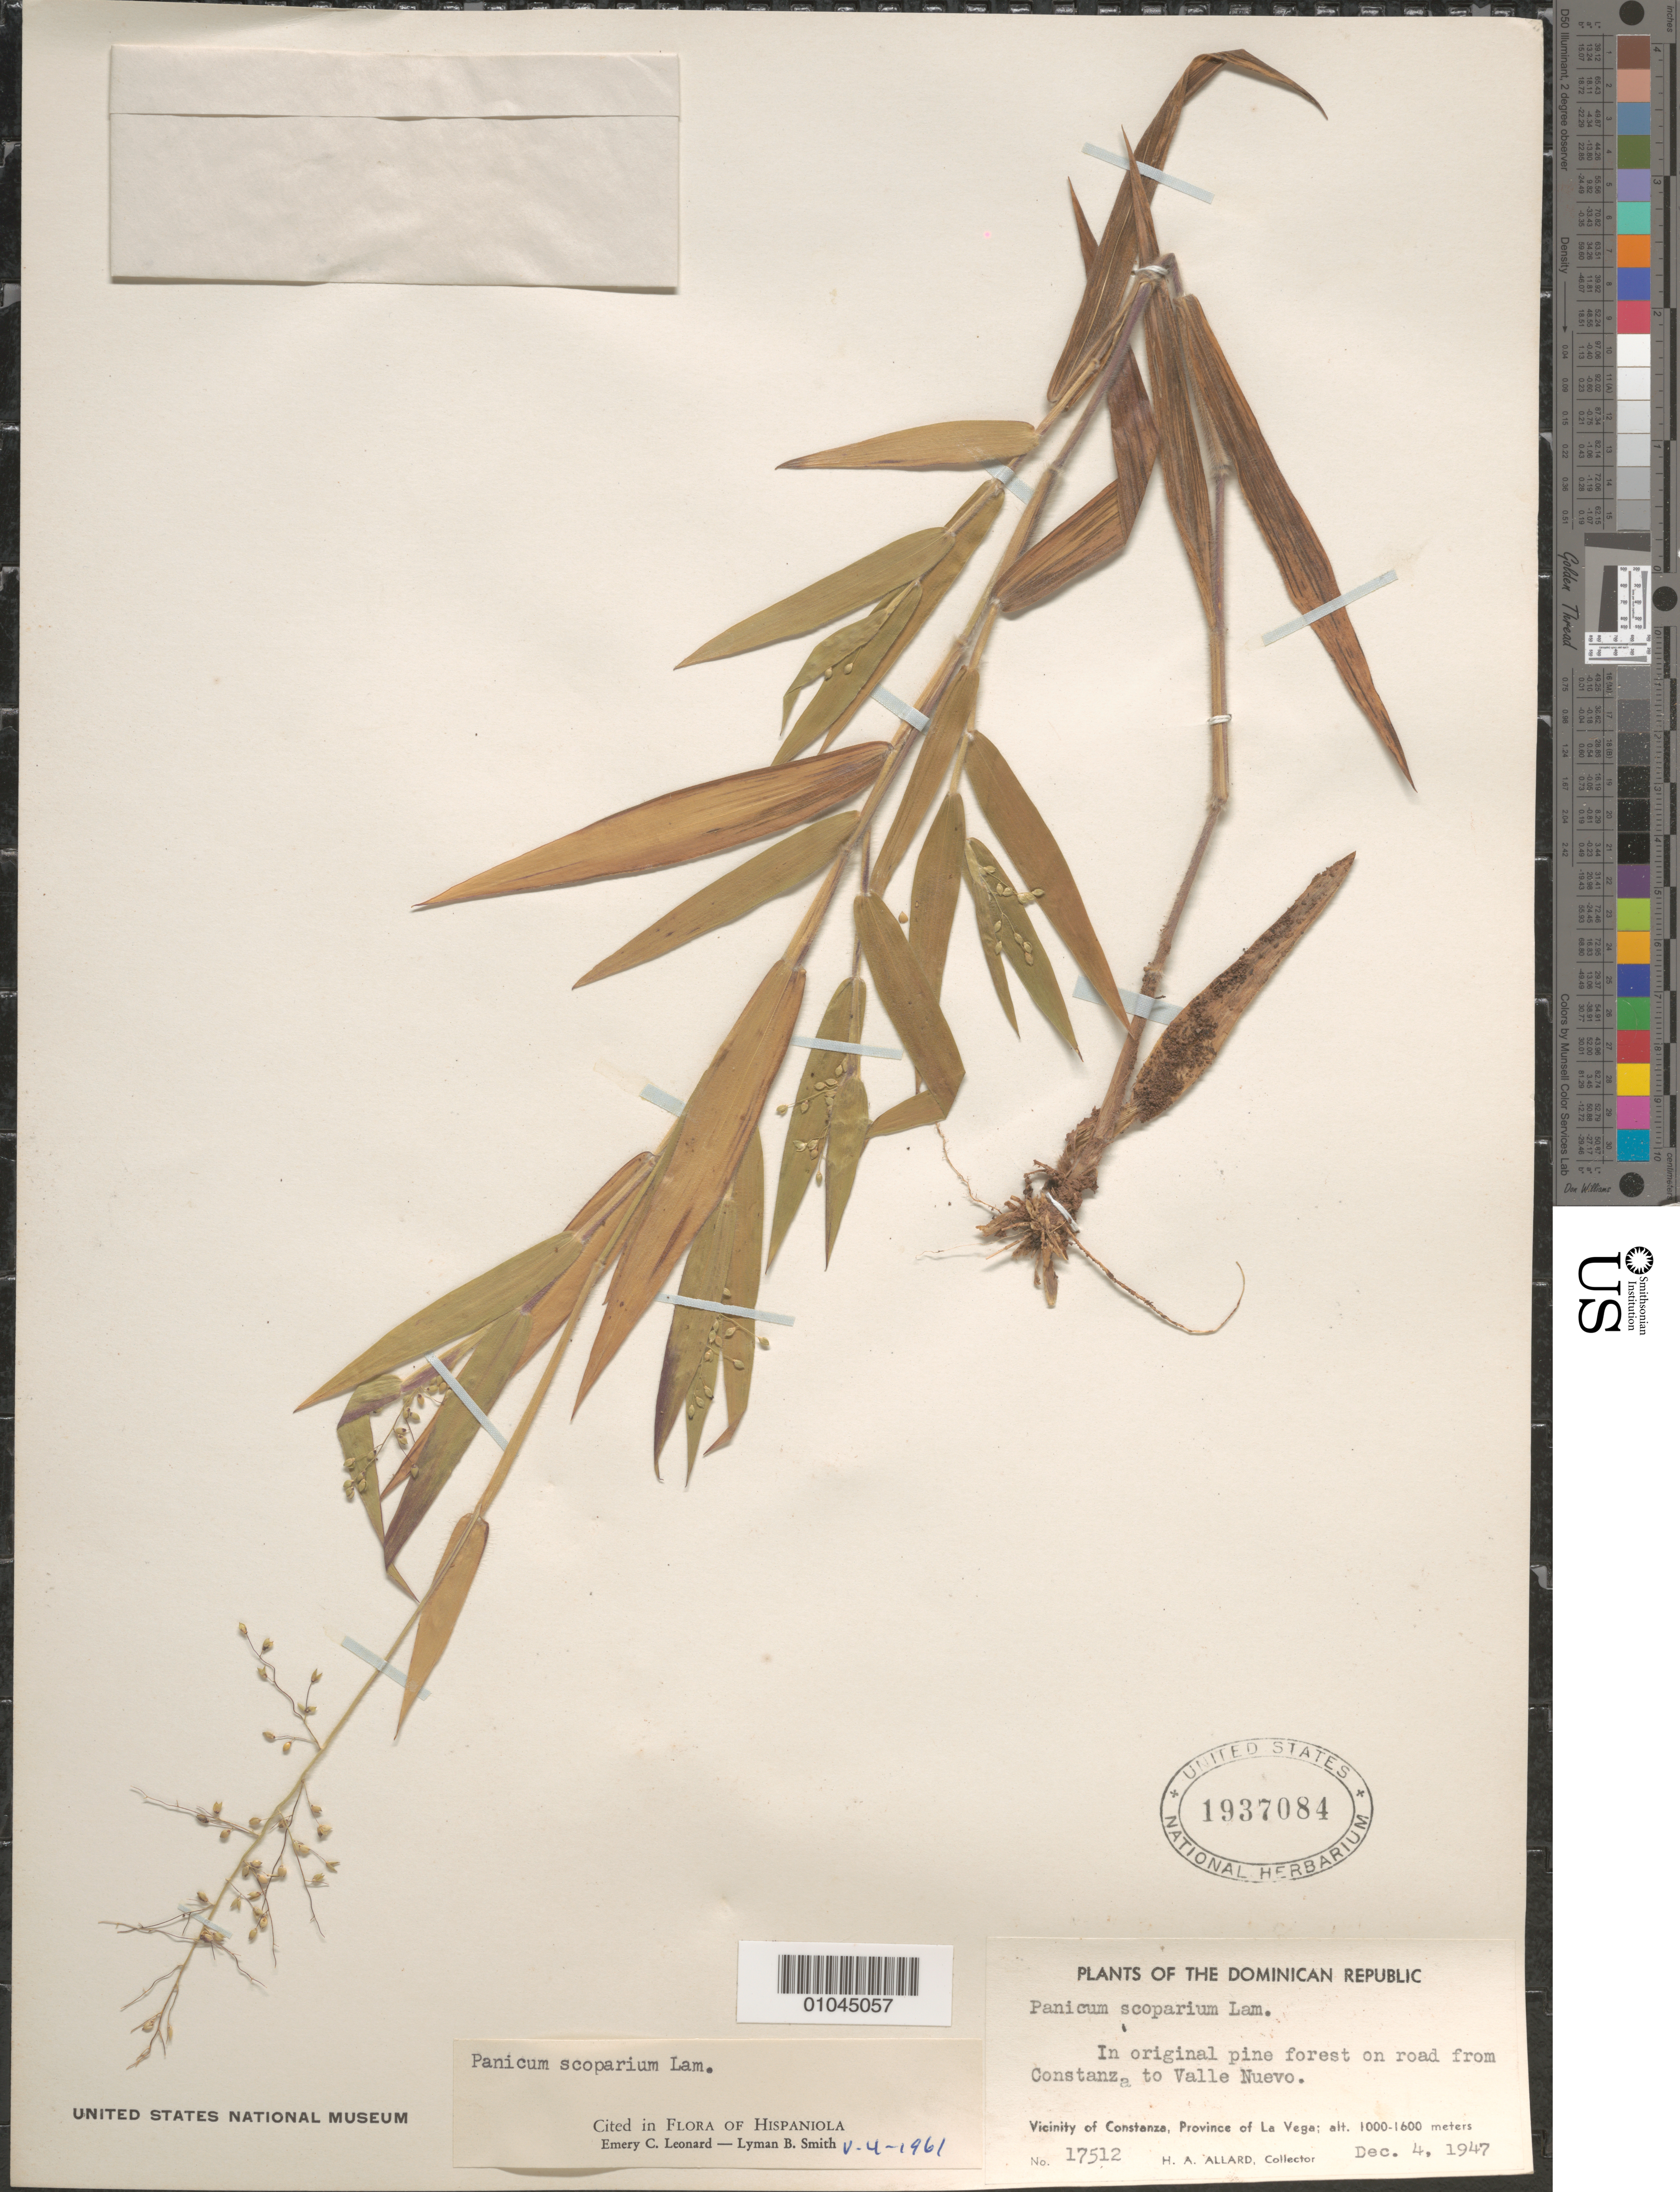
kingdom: Plantae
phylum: Tracheophyta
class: Liliopsida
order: Poales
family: Poaceae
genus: Panicum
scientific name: Panicum scoparium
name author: Lam.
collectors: H. A. Allard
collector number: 17512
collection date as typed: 04 Dec 1947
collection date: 1947-12-04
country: Dominican Republic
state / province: La Vega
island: Hispaniola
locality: Vicinity of Constanza, on road from Constanza to Valle Nuevo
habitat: in original pine forest on road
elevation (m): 1000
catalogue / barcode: US 1937084